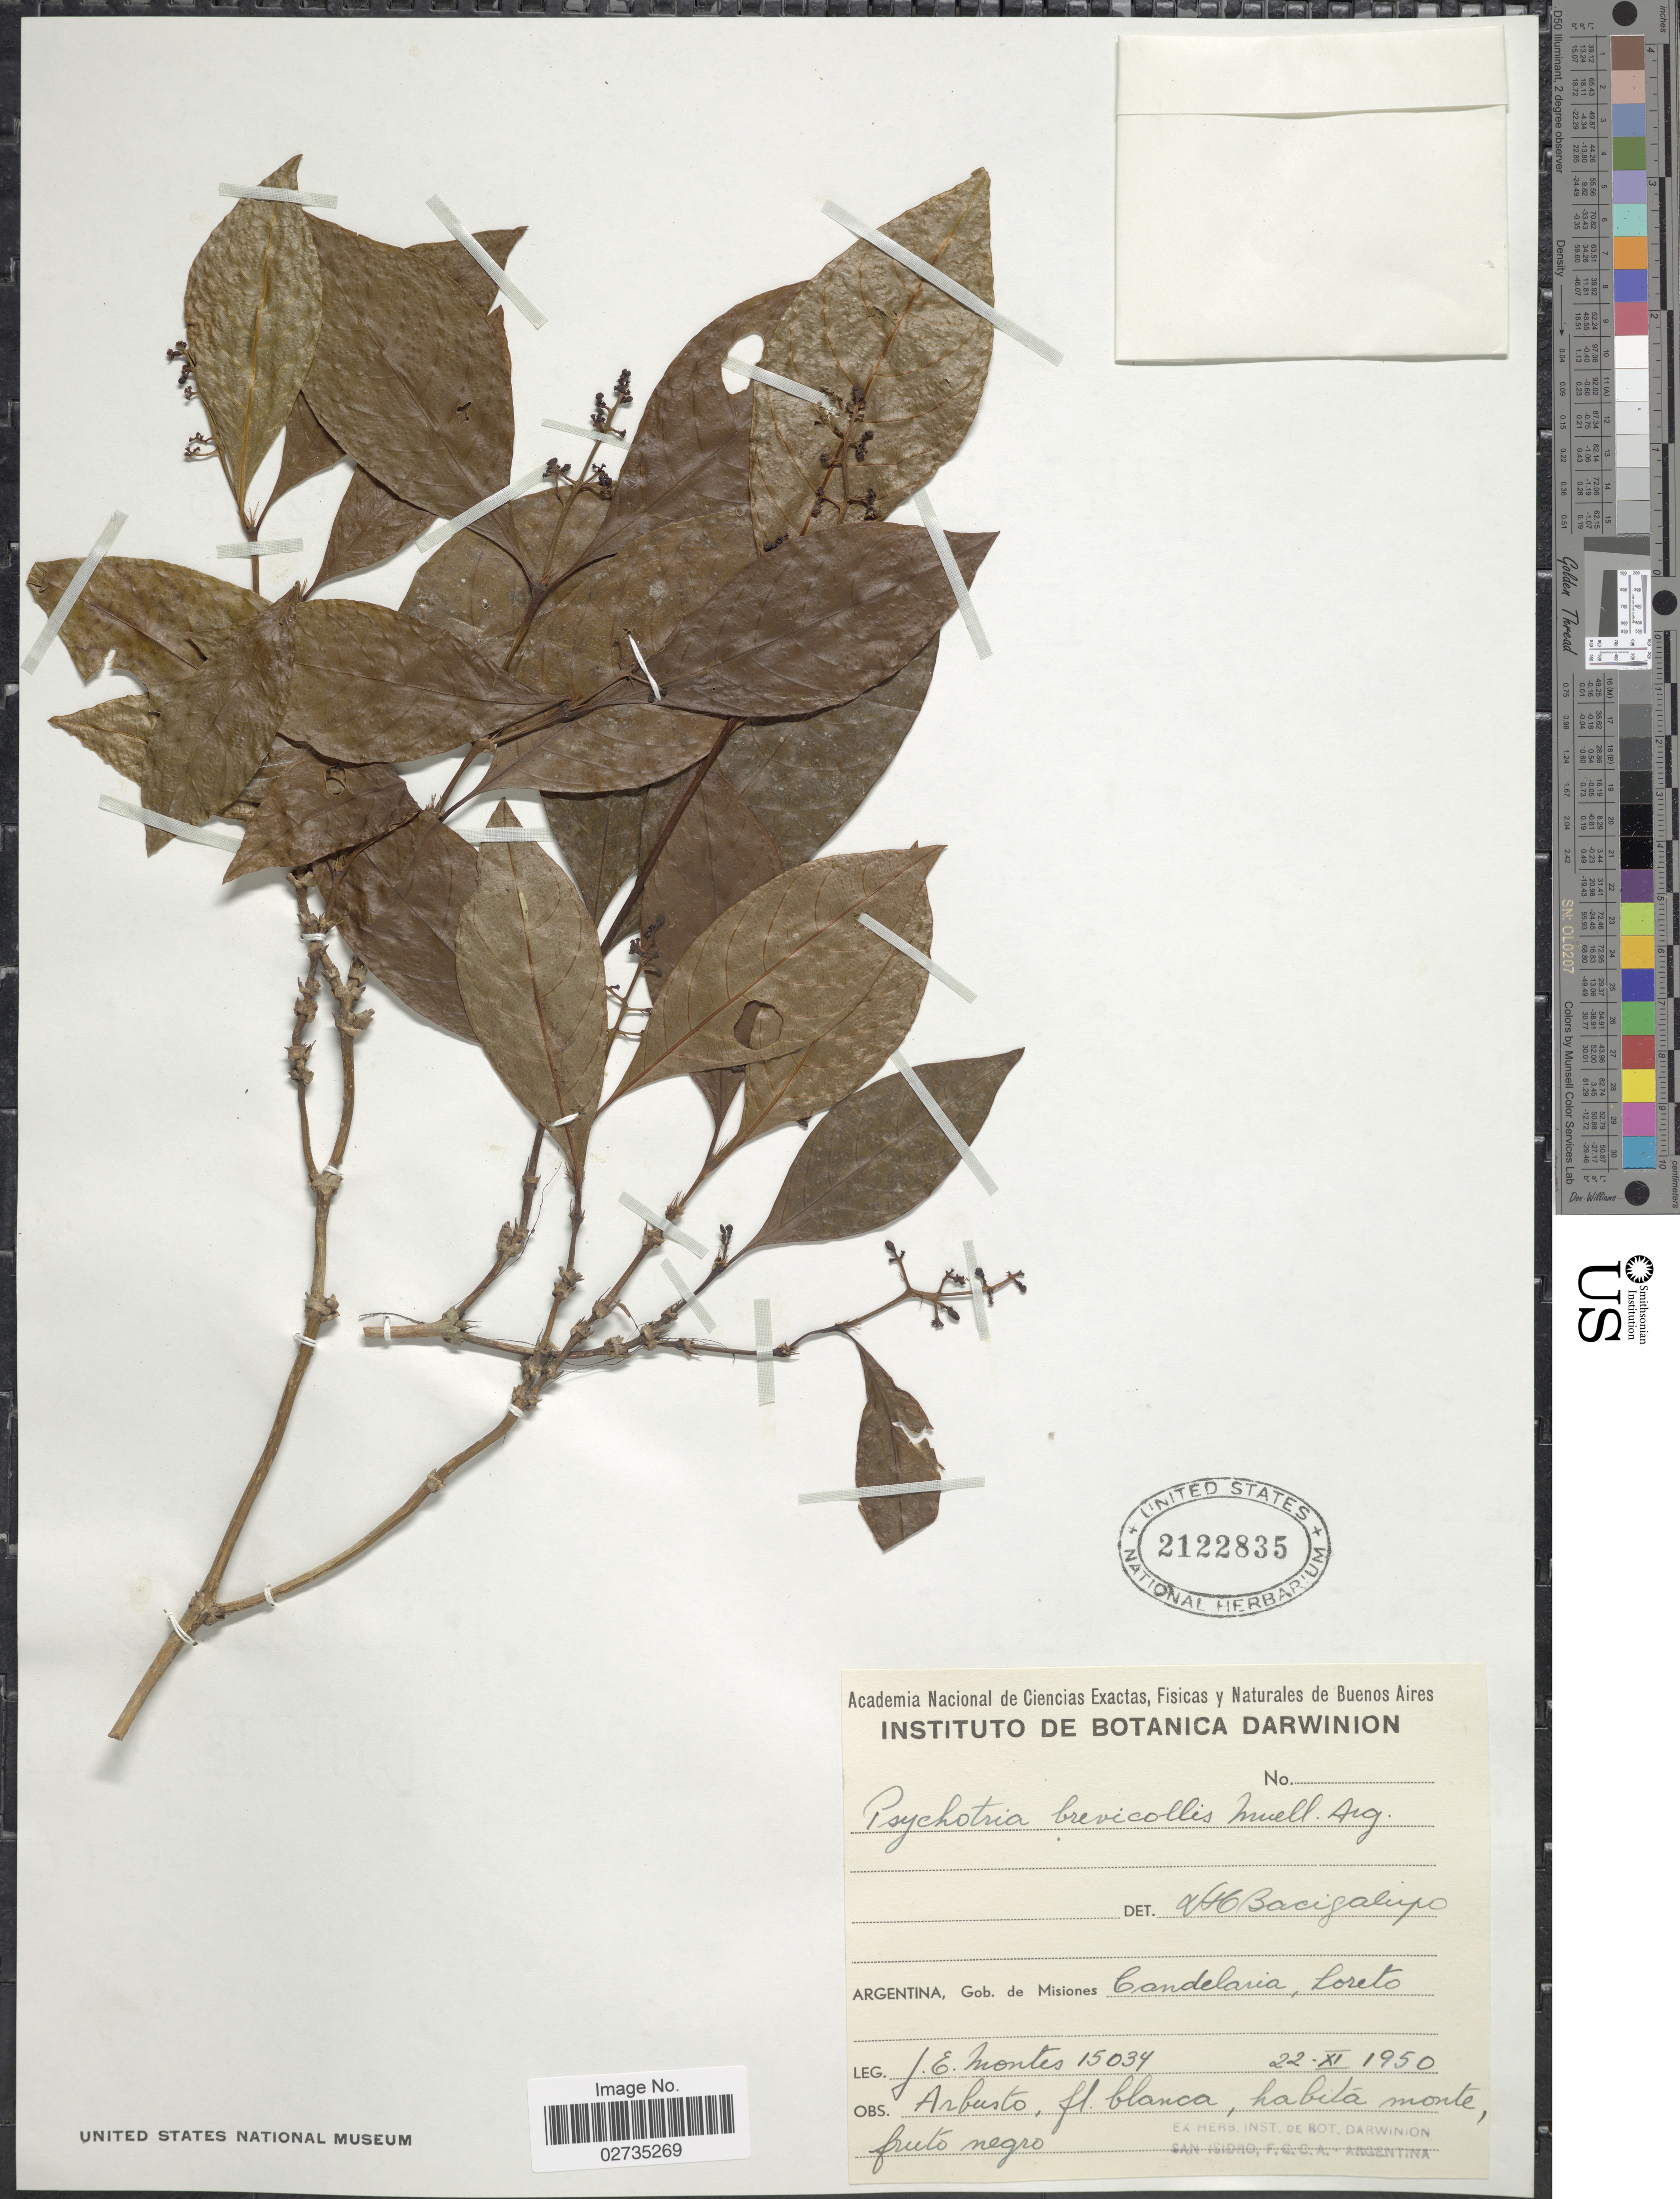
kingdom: Plantae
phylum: Tracheophyta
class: Magnoliopsida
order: Gentianales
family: Rubiaceae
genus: Psychotria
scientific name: Psychotria brevicollis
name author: Müll. Arg.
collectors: J. E. Montes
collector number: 15034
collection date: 1950-11-22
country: Argentina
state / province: Misiones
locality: Gob. de Misiones, Candelaria, Loreto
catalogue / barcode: US 2122835